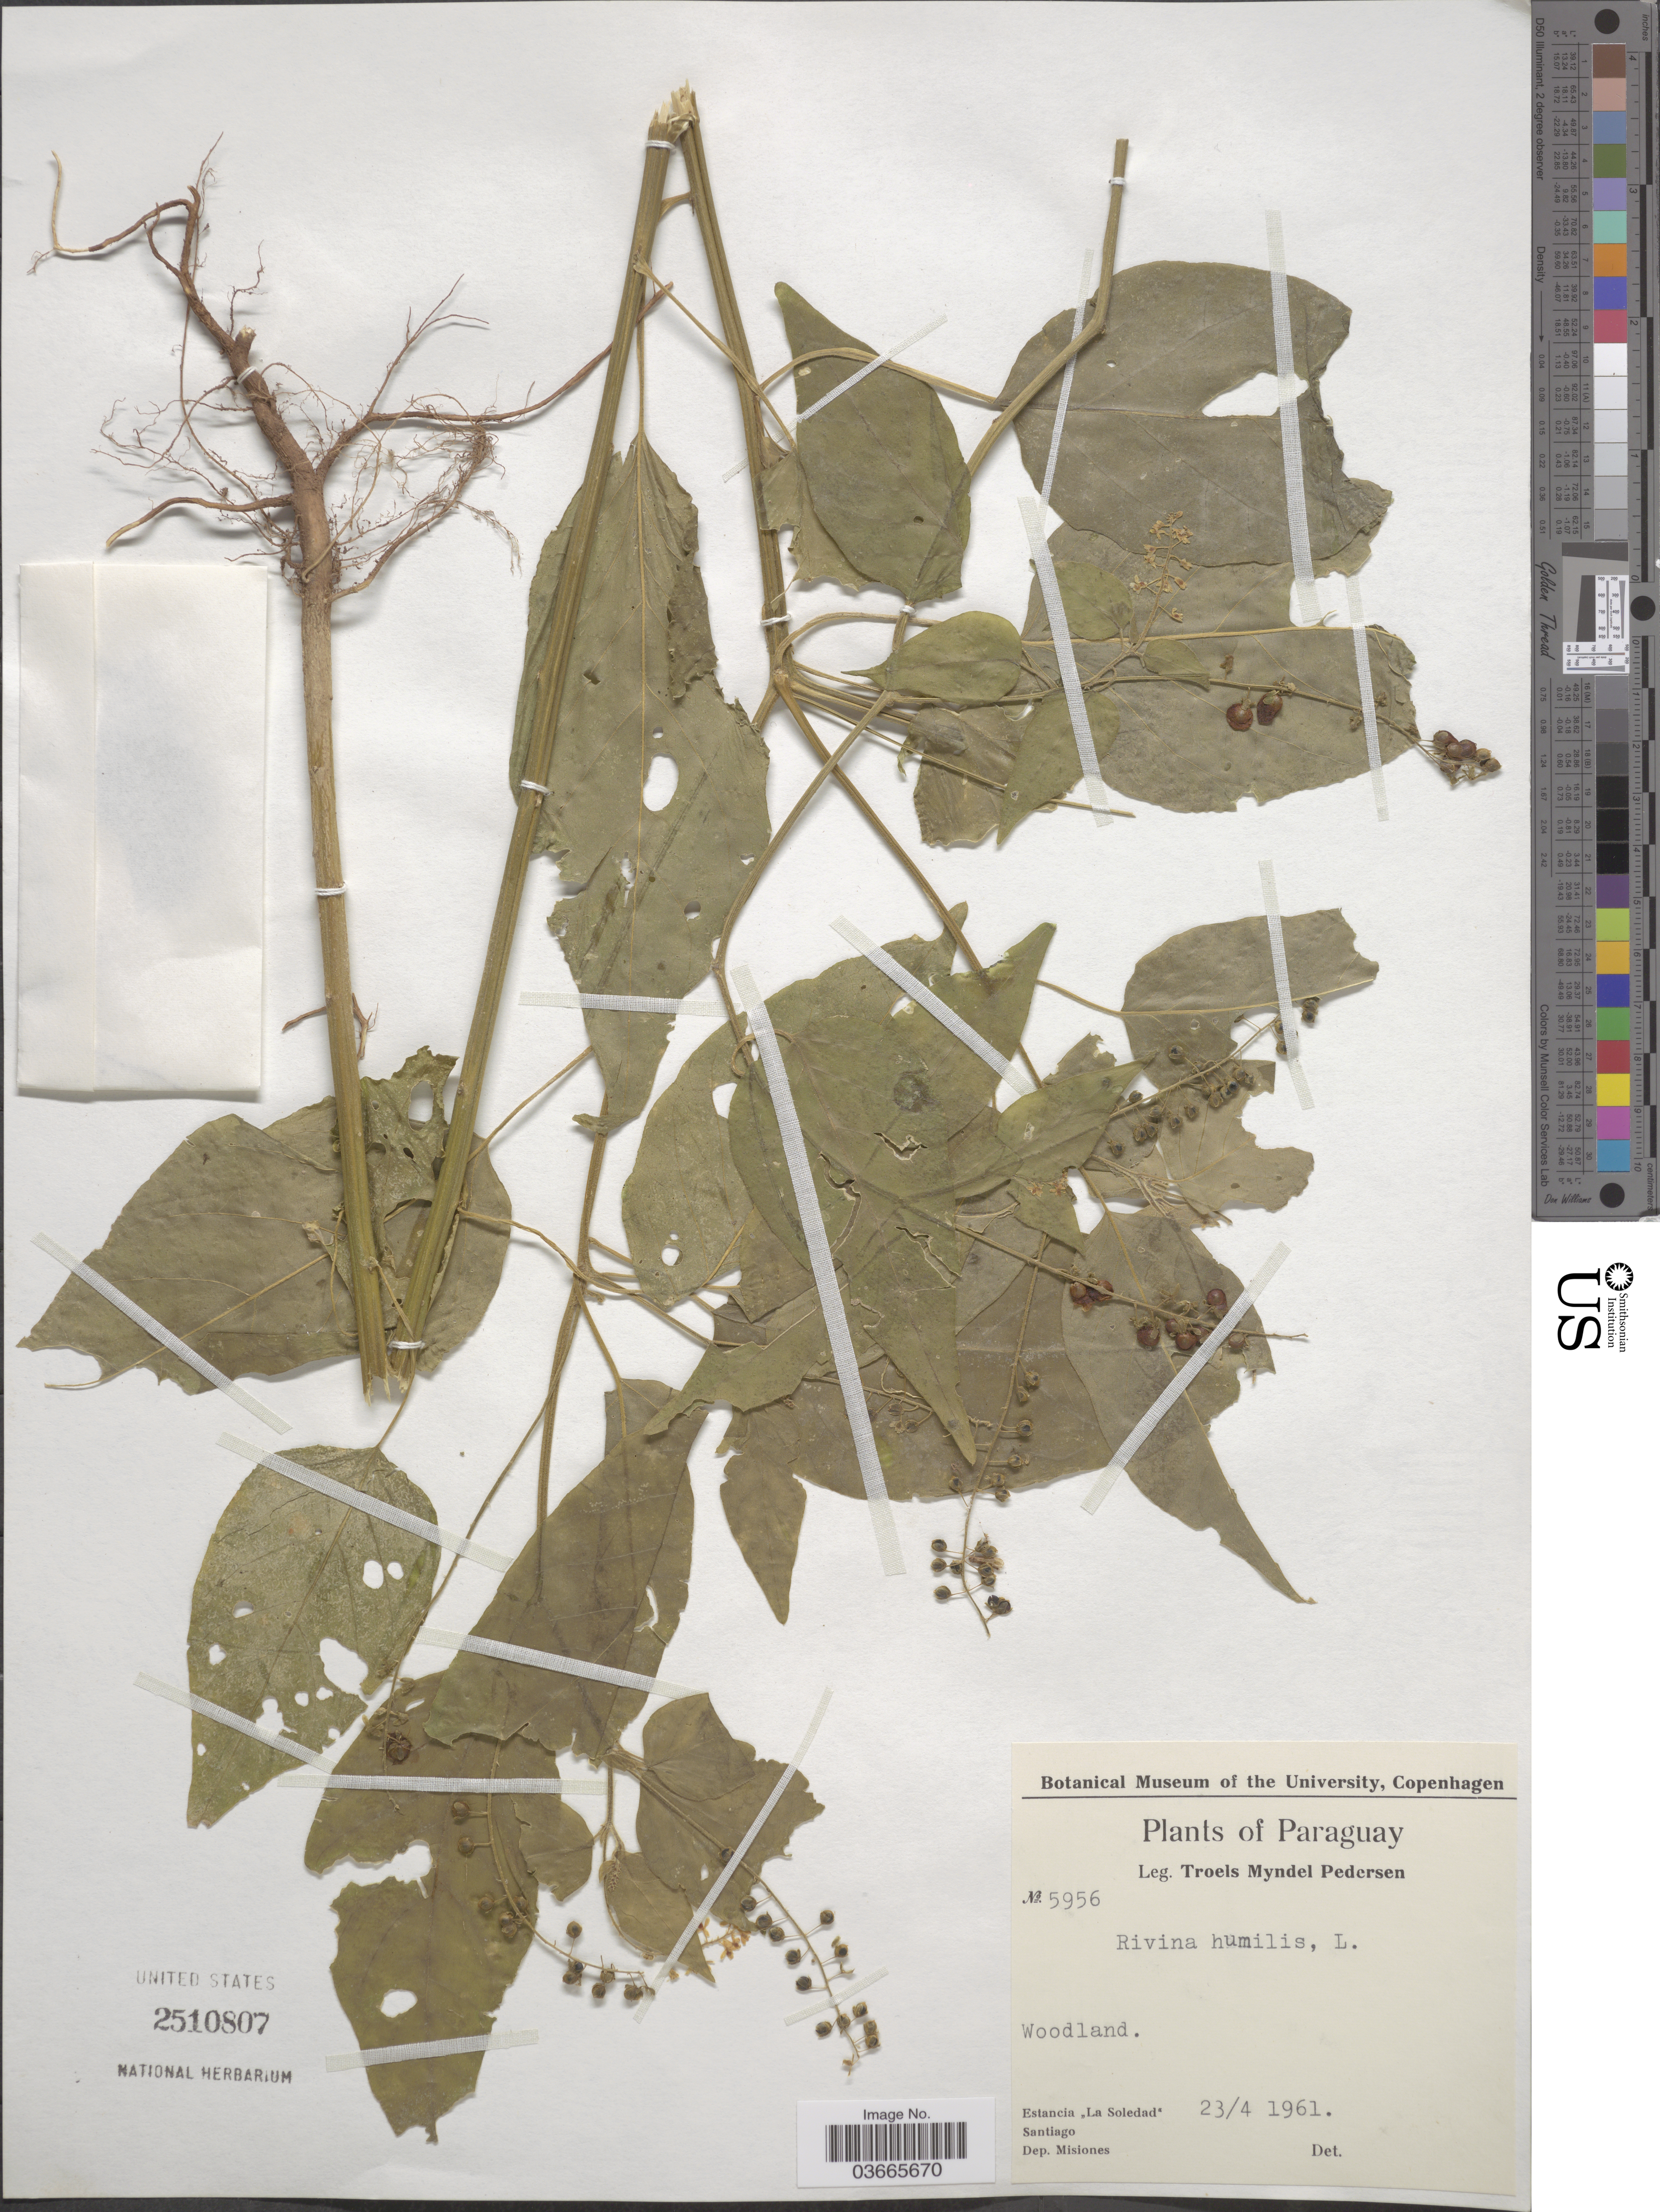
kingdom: Plantae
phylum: Tracheophyta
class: Magnoliopsida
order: Caryophyllales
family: Phytolaccaceae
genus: Rivina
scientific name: Rivina humilis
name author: L.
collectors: T. Pederson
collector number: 5956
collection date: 1961-04-23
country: Paraguay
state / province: Misiones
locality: Estancia "La Soledad" Santiago. Dep. Misiones.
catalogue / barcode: US 2510807